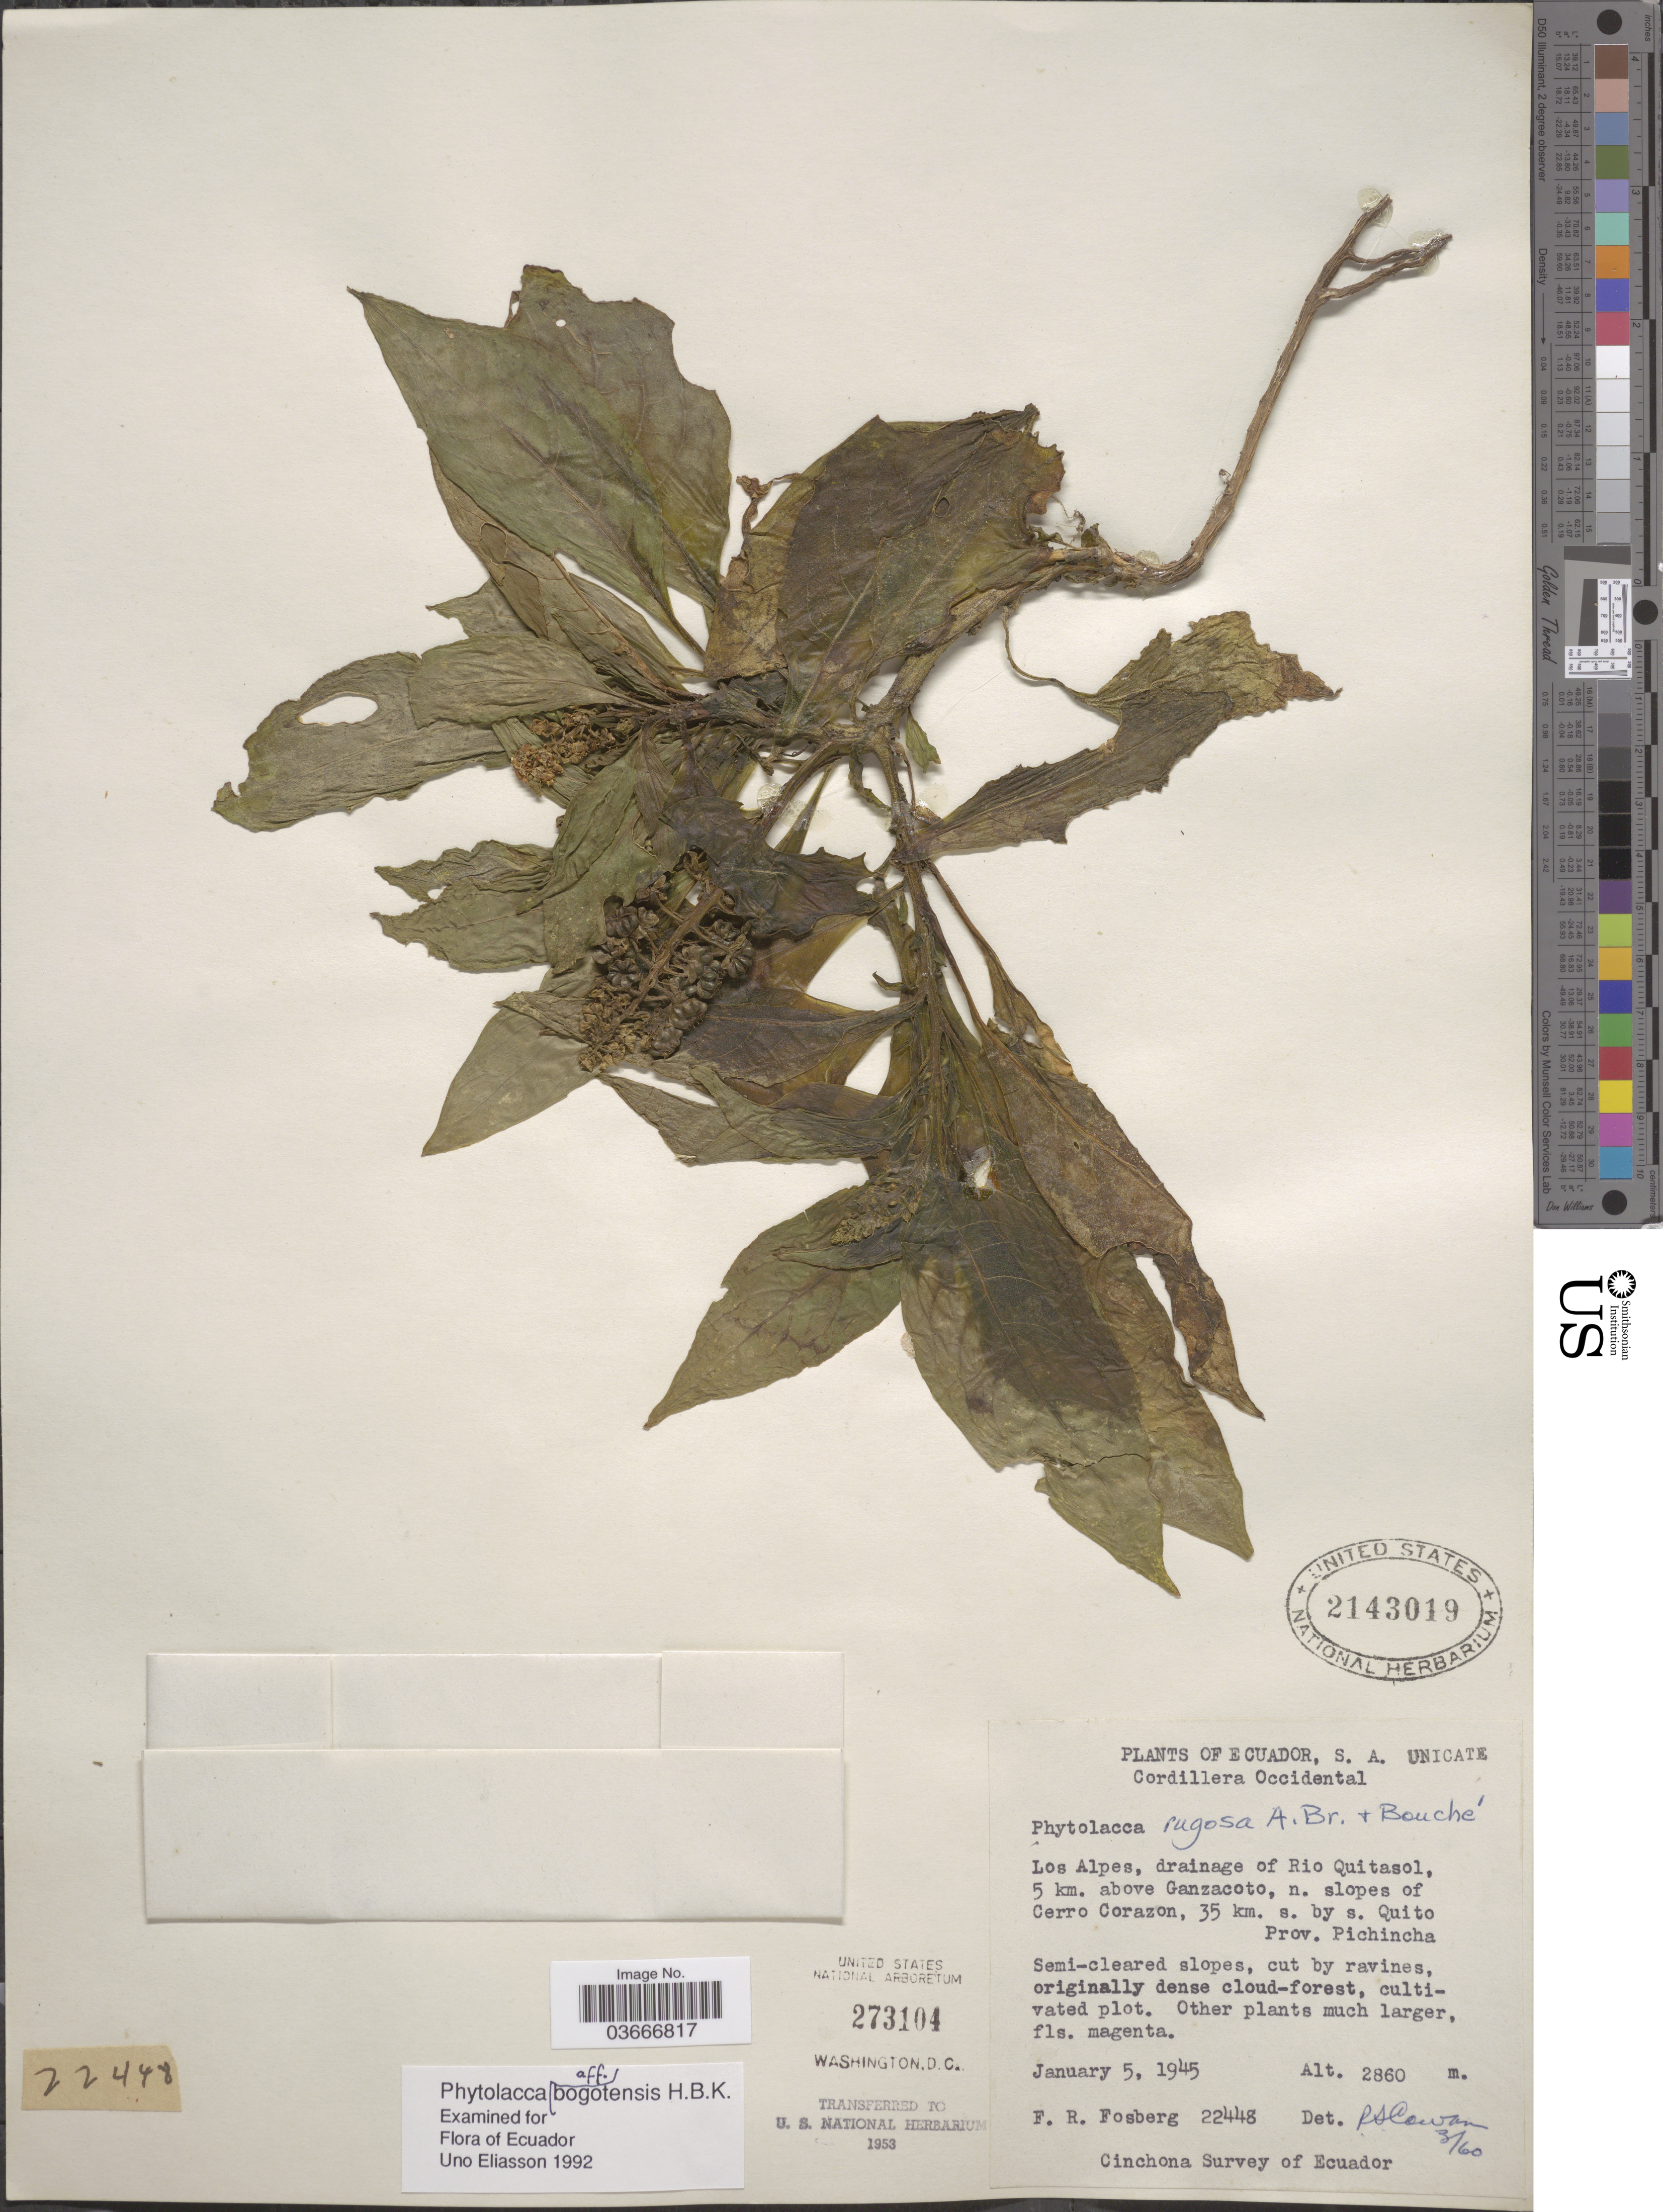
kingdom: Plantae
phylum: Tracheophyta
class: Magnoliopsida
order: Caryophyllales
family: Phytolaccaceae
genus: Phytolacca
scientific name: Phytolacca bogotensis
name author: Kunth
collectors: F. R. Fosberg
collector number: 22448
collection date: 1945-01-05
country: Ecuador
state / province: Pichincha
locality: Cordillera Occidental. Los Alpes, drainage of Rio Quitasol, 5 km. above Ganzacoto, n. of slopes of Cerro Corazon, 35 km. s. by s. Quito.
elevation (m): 2860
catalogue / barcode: US 2143019